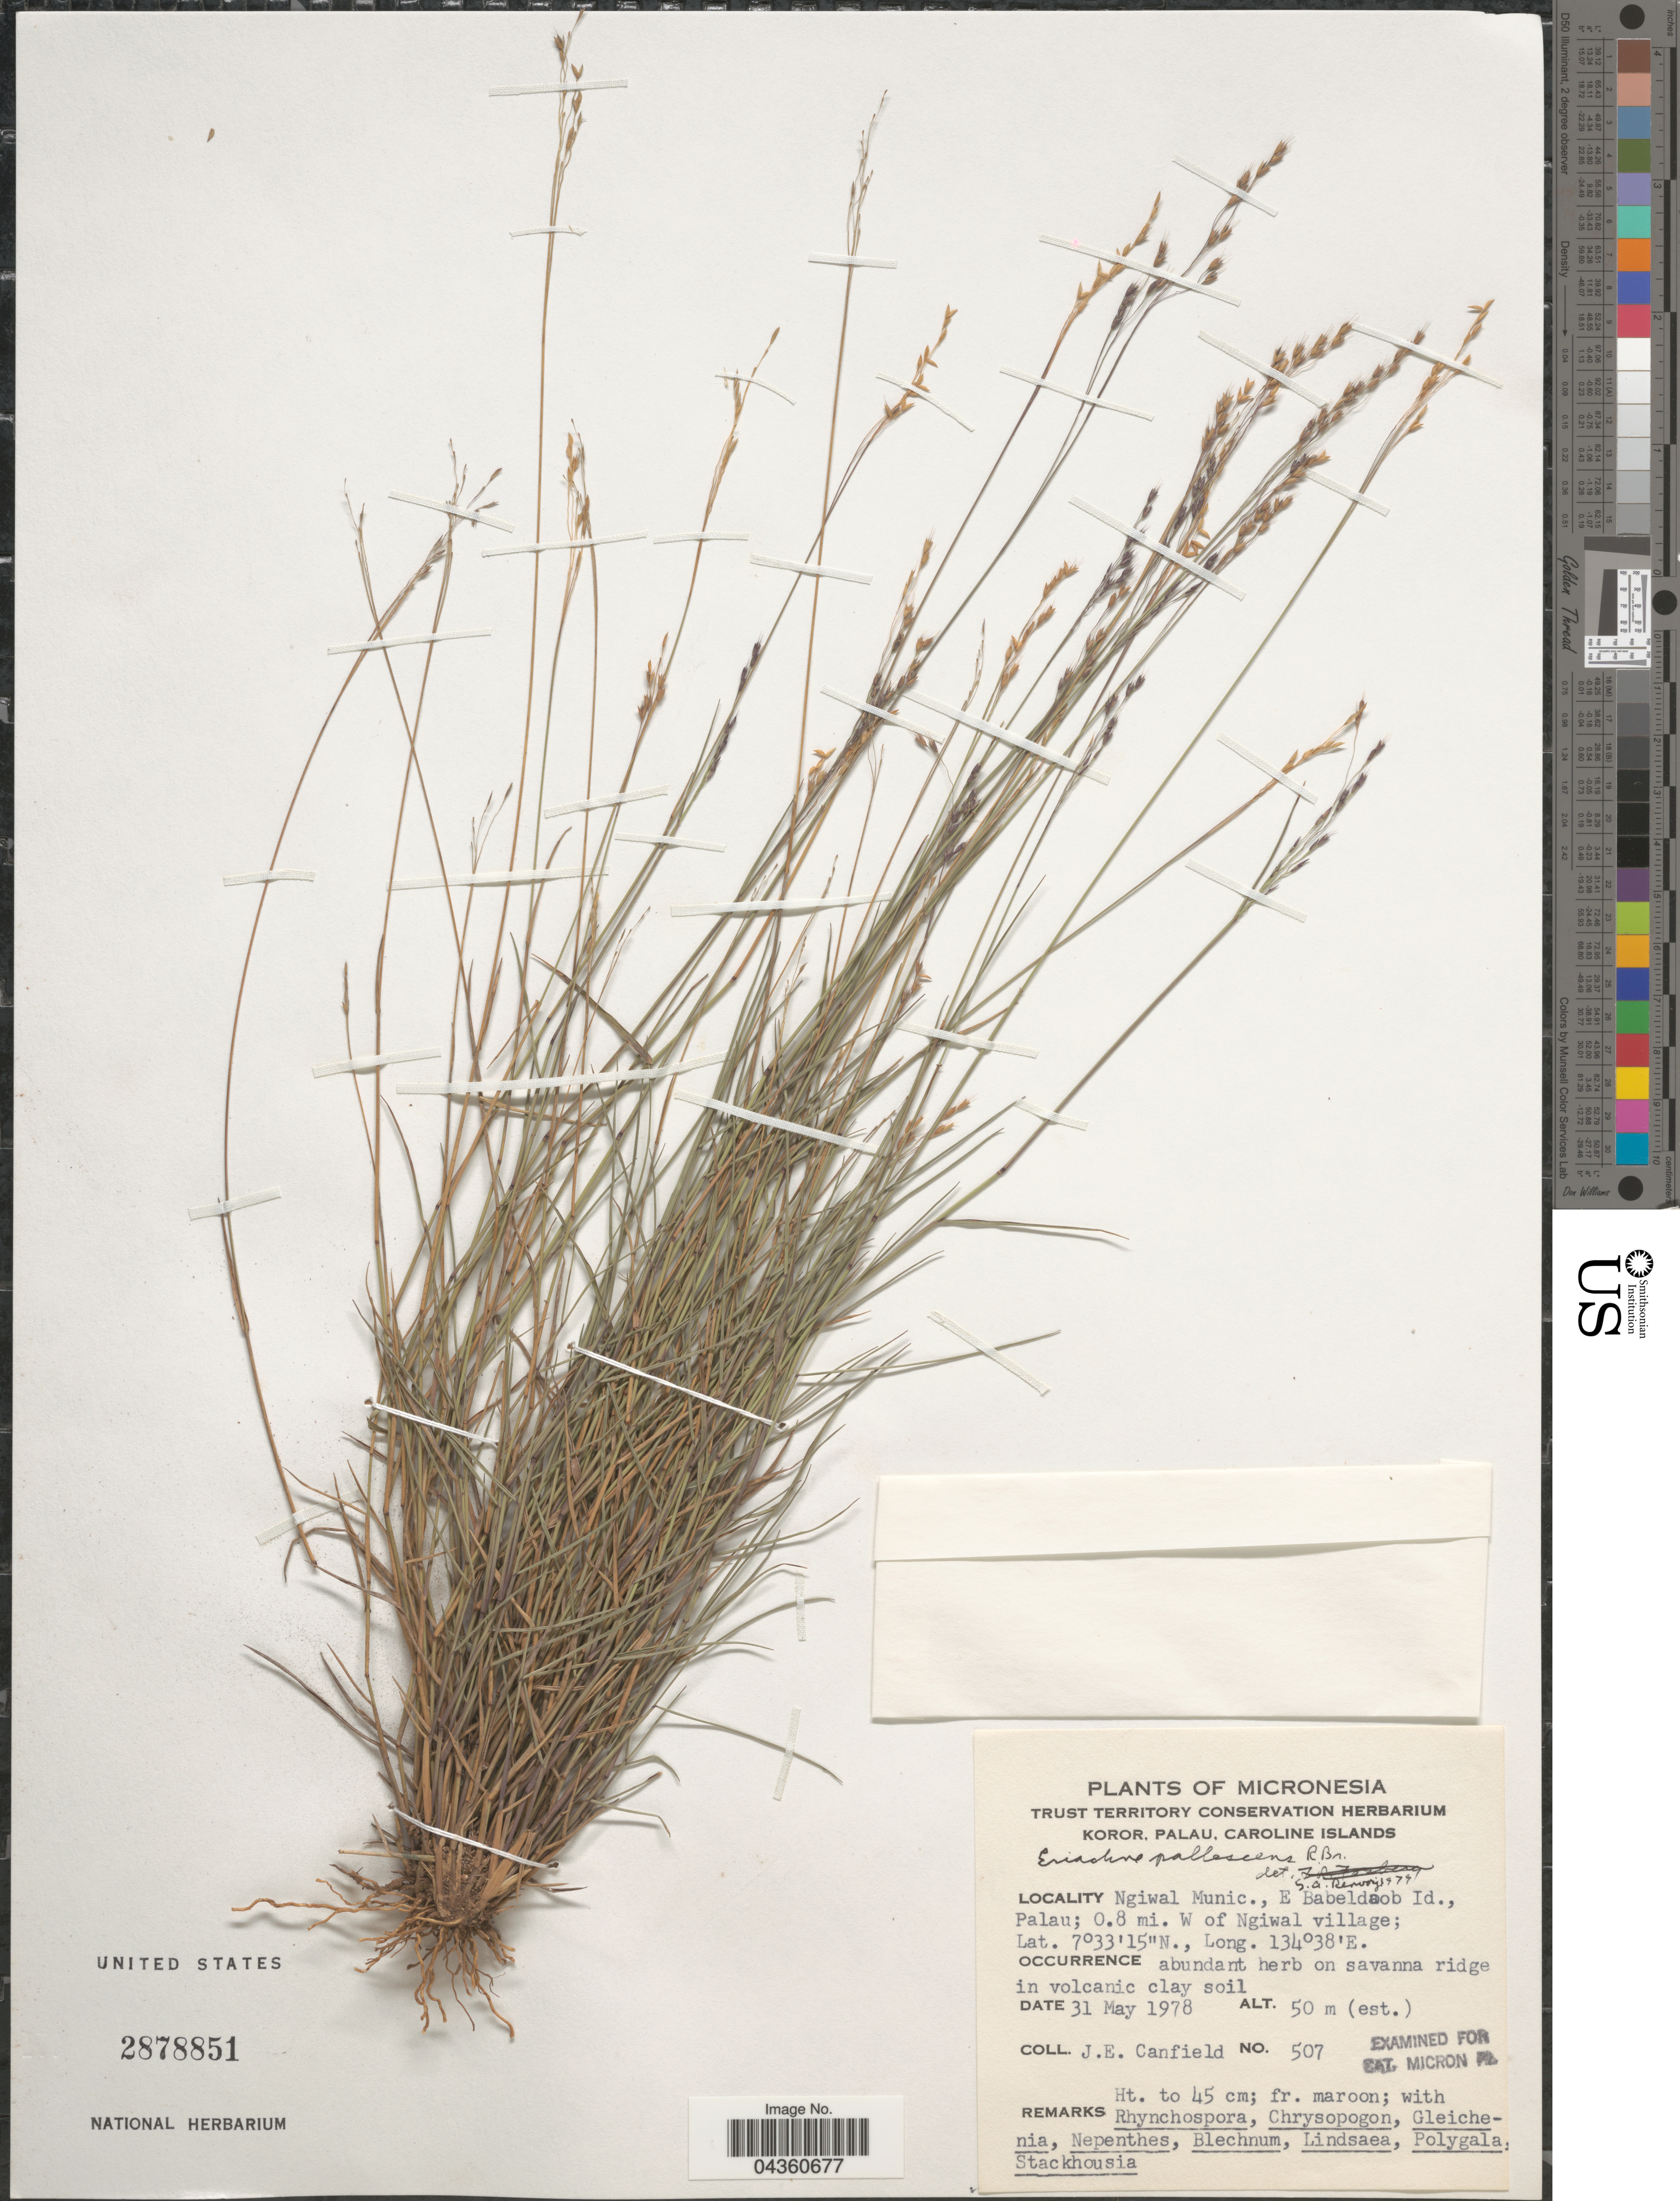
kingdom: Plantae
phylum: Tracheophyta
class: Liliopsida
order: Poales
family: Poaceae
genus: Eriachne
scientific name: Eriachne pallescens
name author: R. Br.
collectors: J. E. Canfield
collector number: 507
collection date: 1978-05-31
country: Palau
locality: Micronesia. Ngiwal Munic., E Babeldaob Id., Palau; 0.8 mi. W of Ngiwal village.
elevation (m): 50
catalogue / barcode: US 2878851